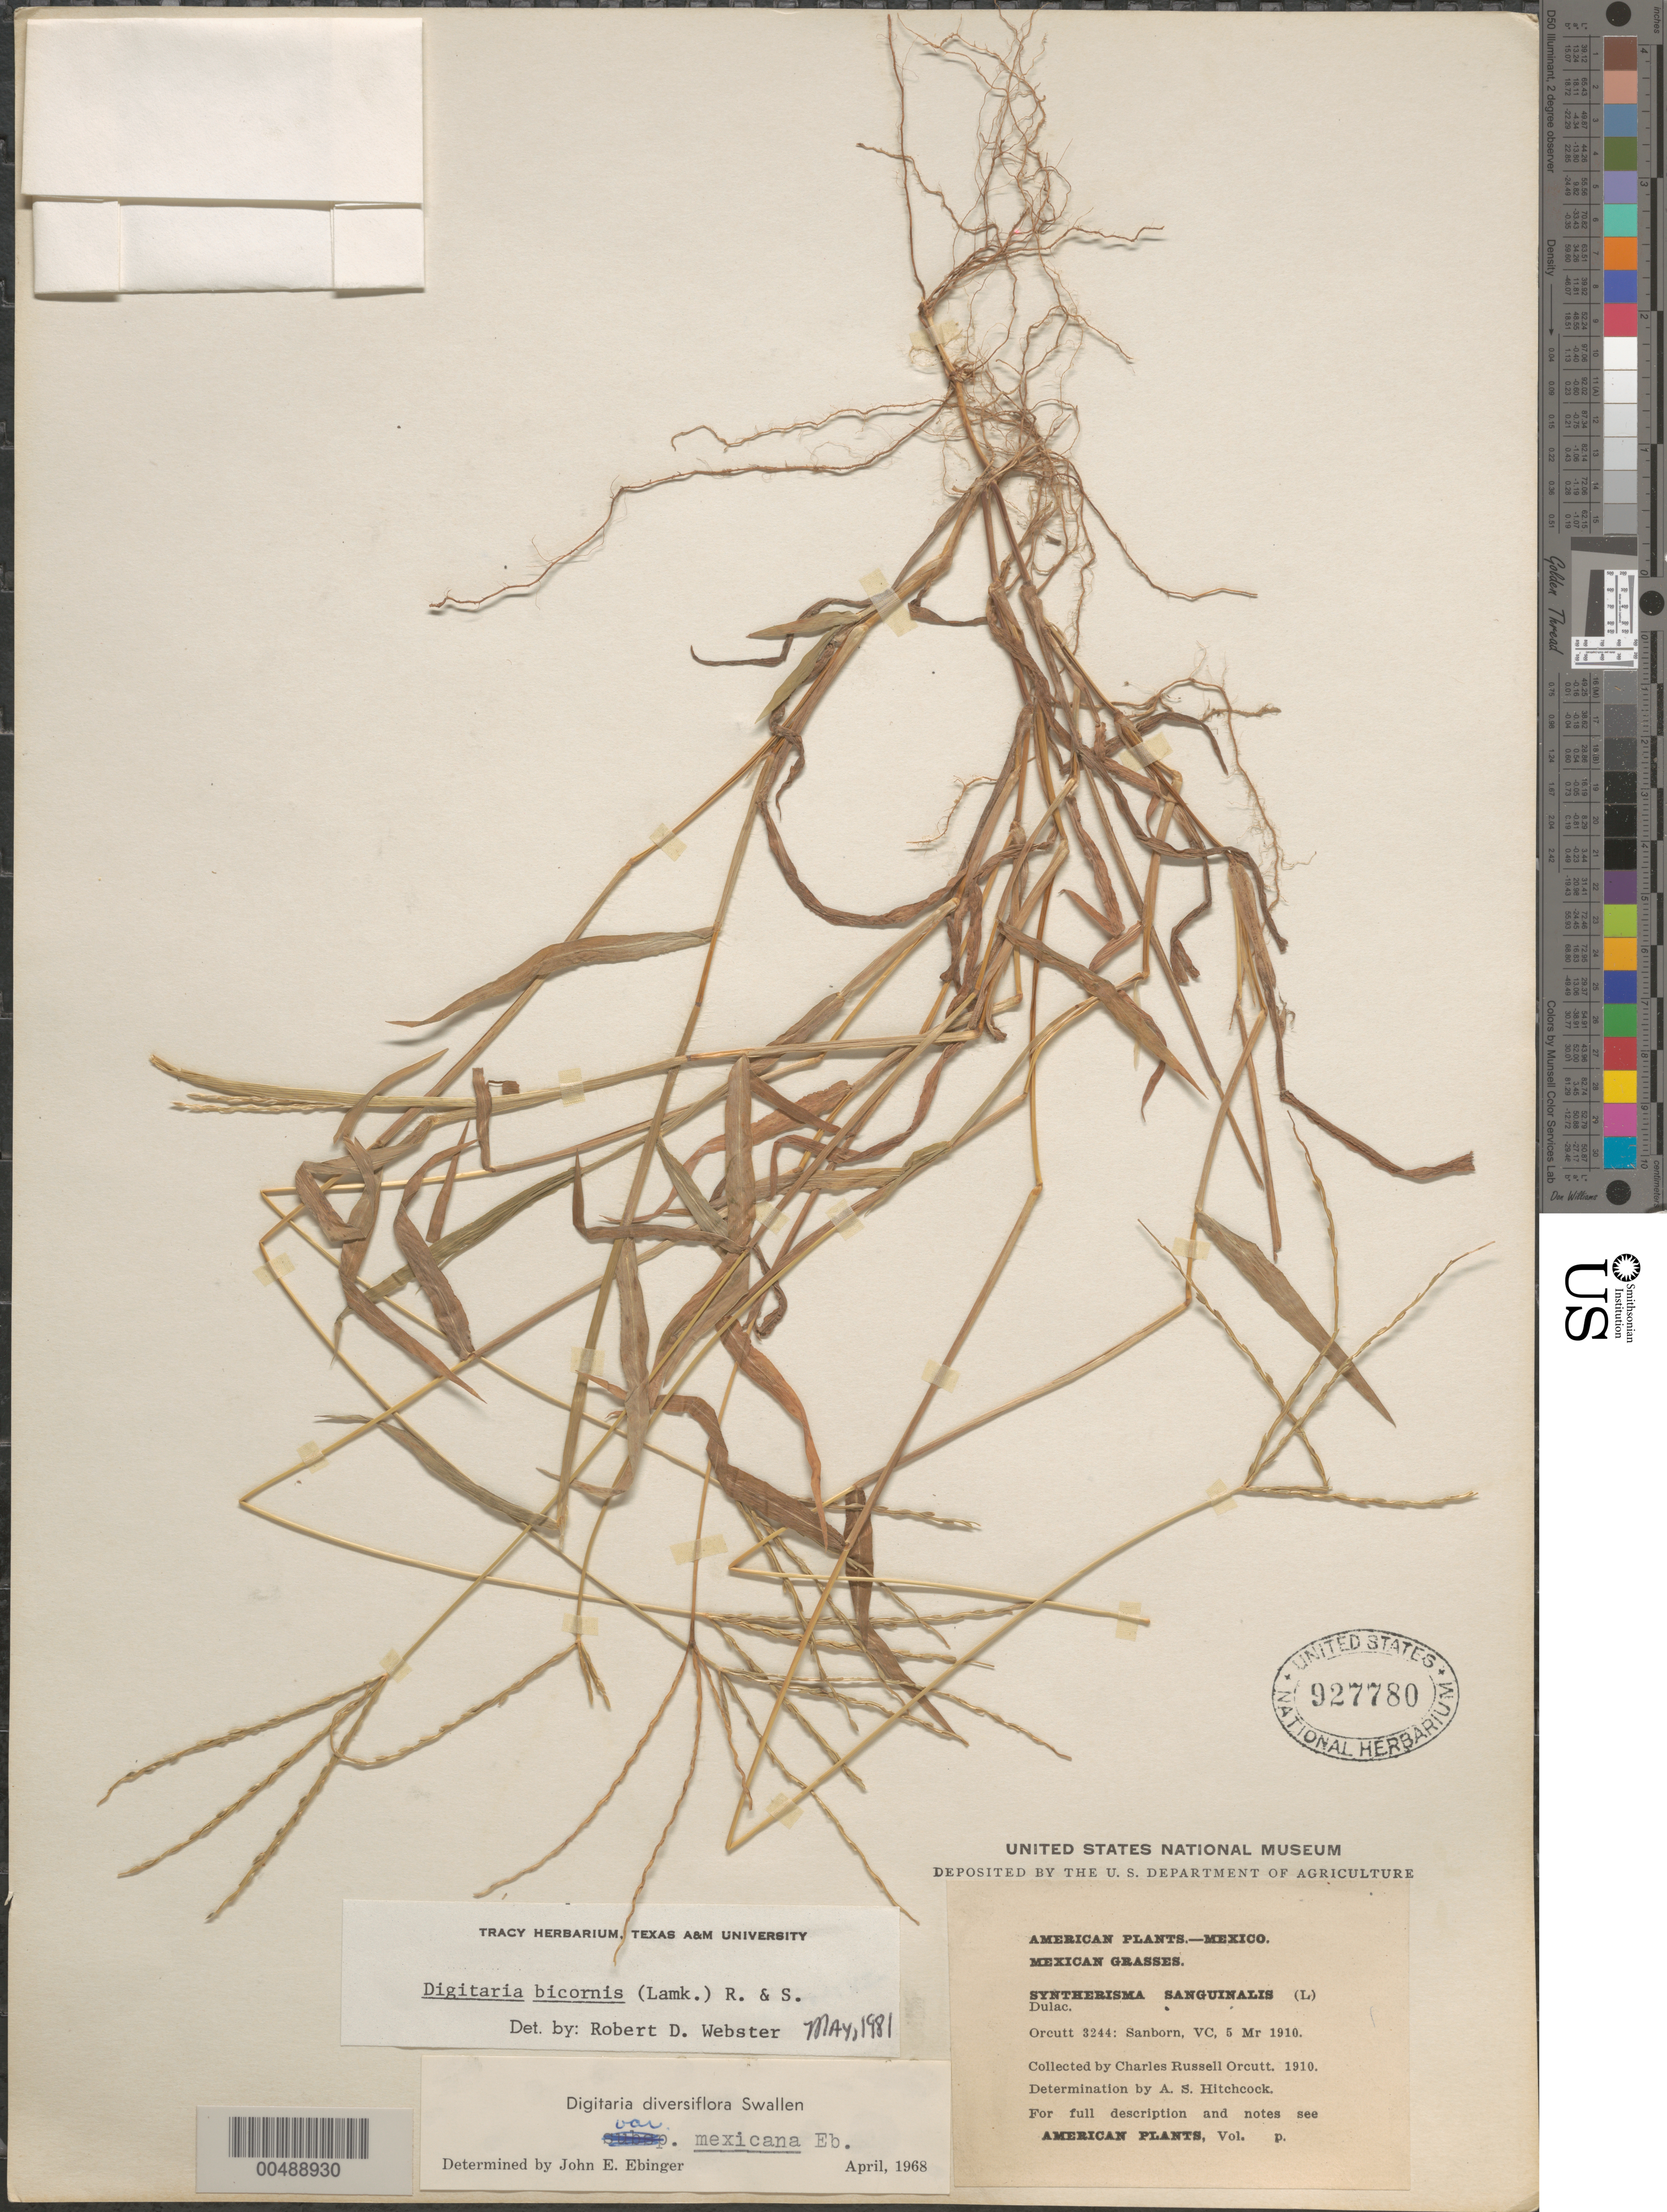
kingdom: Plantae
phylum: Tracheophyta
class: Liliopsida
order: Poales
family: Poaceae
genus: Digitaria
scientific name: Digitaria bicornis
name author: (Lam.) Roem. & Schult.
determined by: Webster, Robert D.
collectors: C. R. Orcutt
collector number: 3244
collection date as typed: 5 Mar 1910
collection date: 1910-03-05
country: Mexico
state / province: Veracruz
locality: Sanborn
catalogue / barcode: US 927780